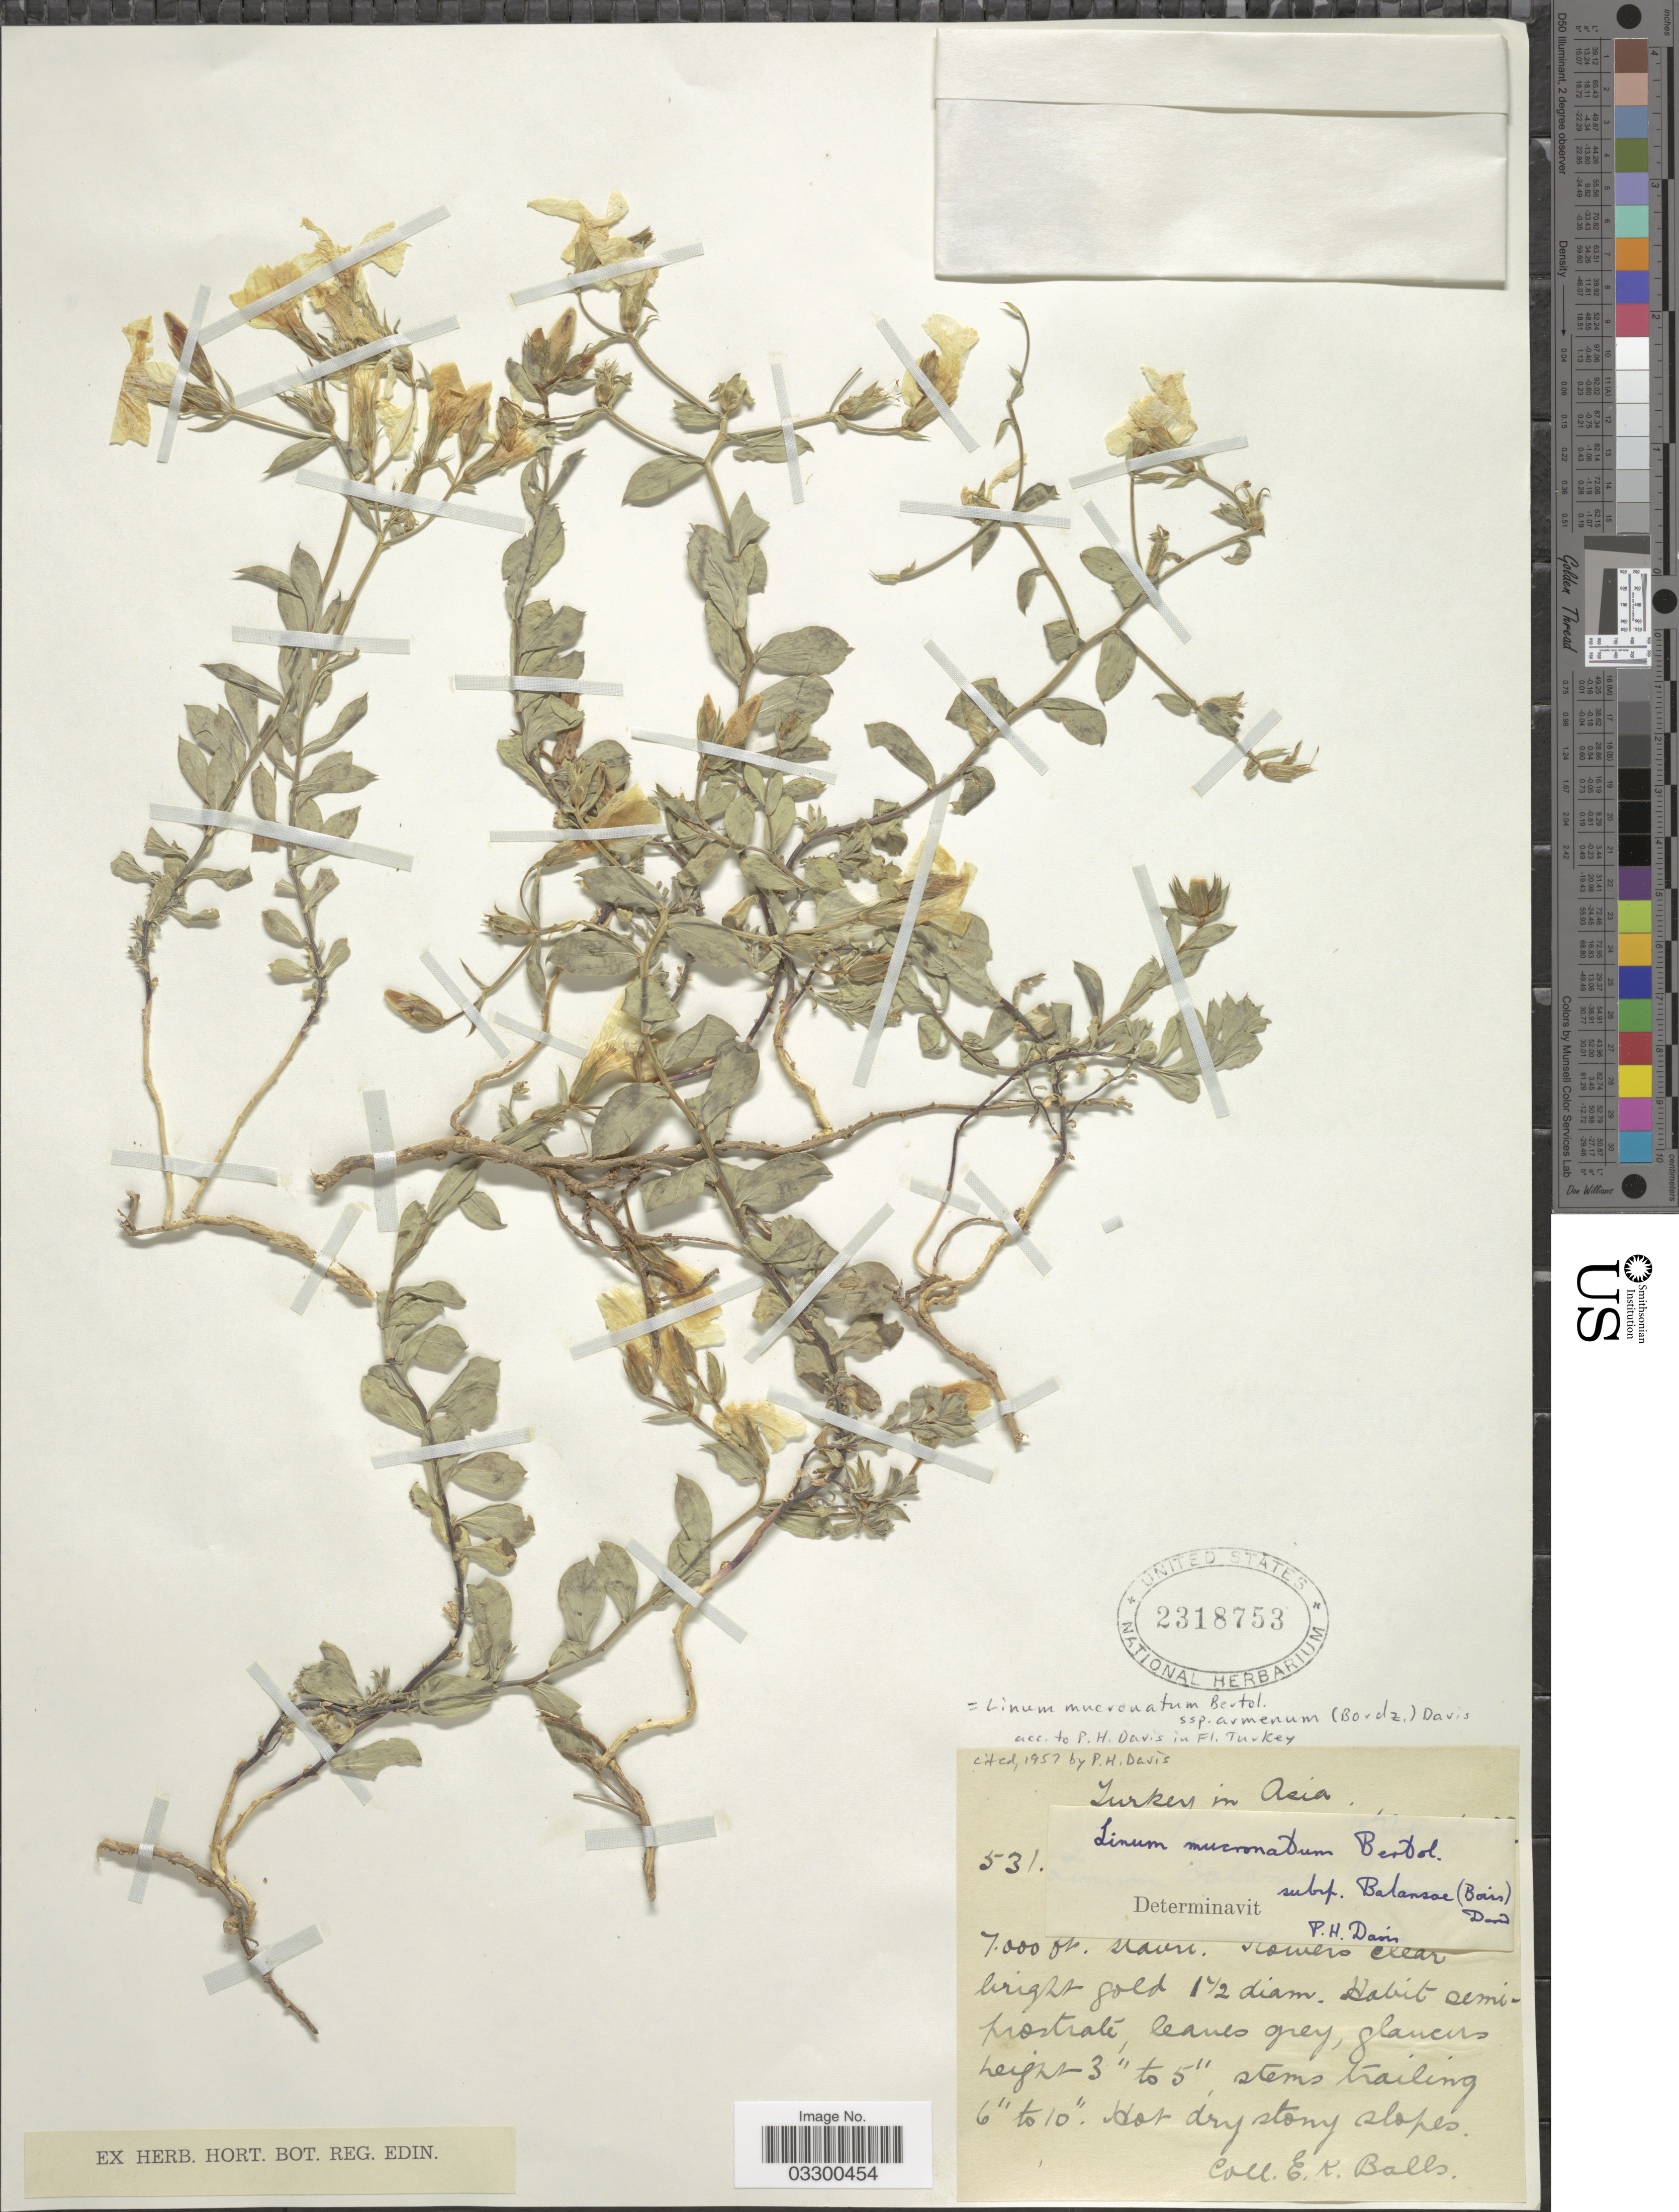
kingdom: Plantae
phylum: Tracheophyta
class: Magnoliopsida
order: Malpighiales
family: Linaceae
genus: Linum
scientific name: Linum mucronatum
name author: Bertol.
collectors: E. K. Balls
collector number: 531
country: Turkey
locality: Turkey in Asia.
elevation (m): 2134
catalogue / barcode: US 2318753